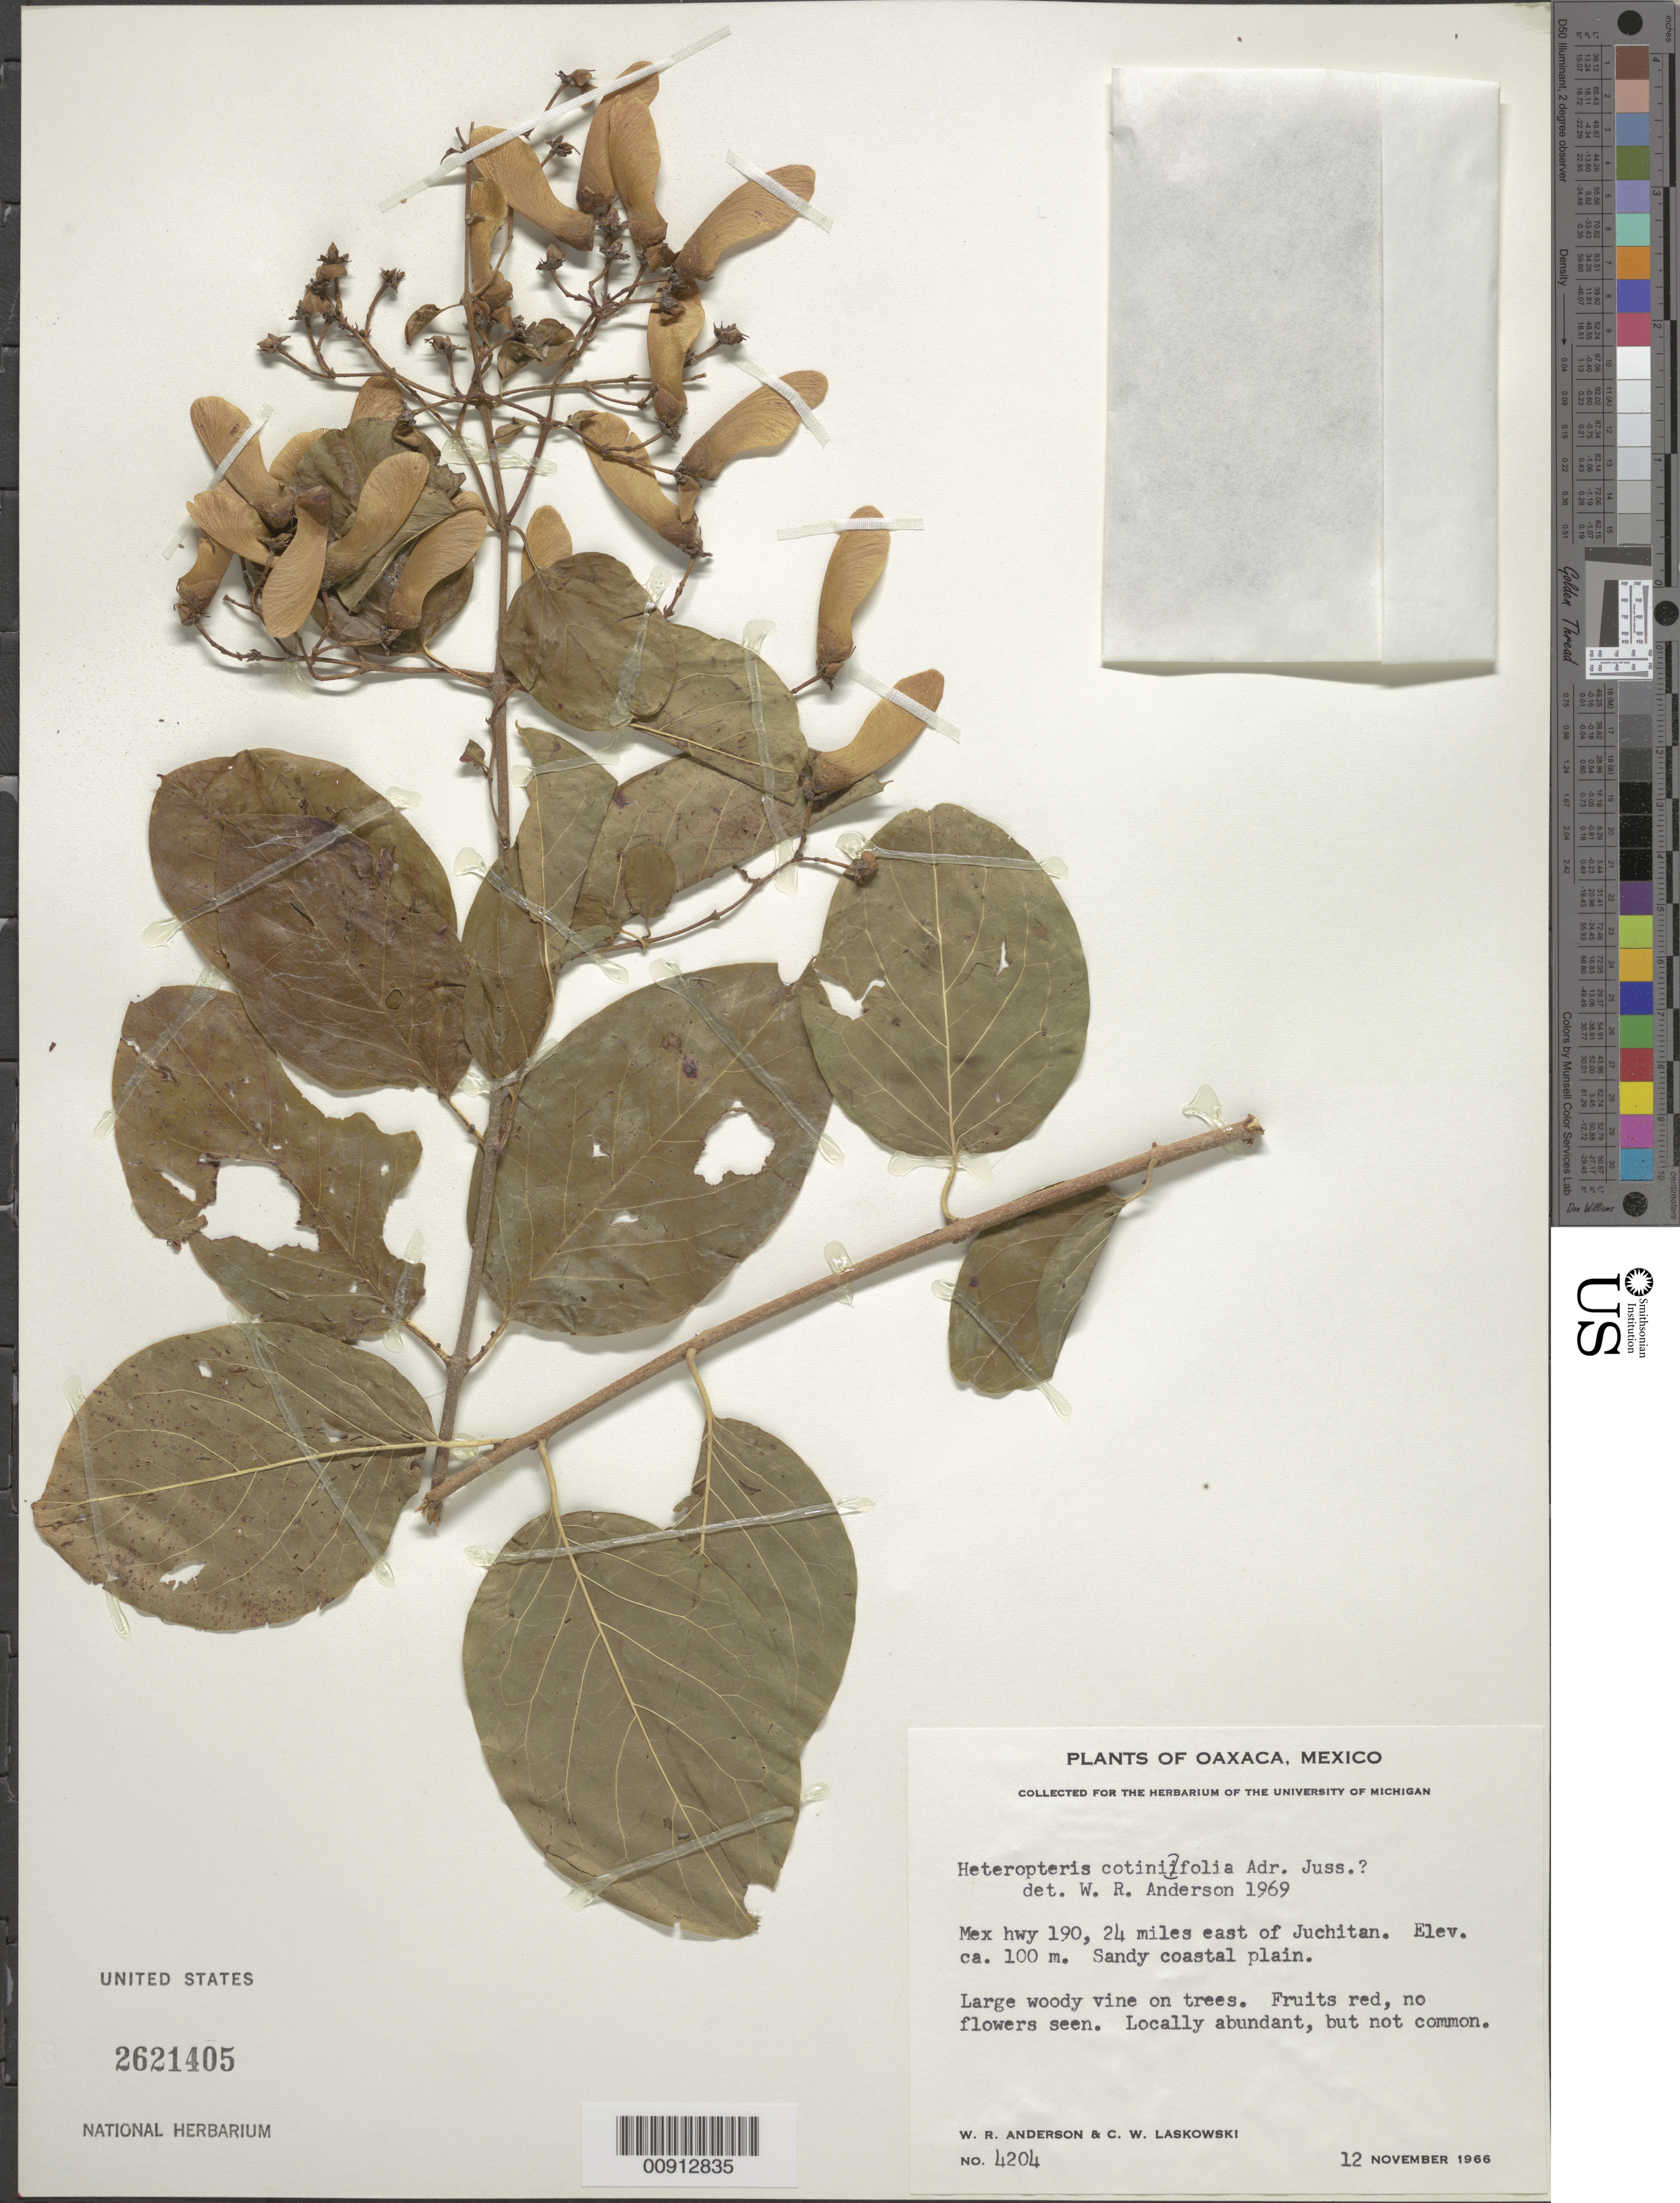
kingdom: Plantae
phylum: Tracheophyta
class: Magnoliopsida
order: Malpighiales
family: Malpighiaceae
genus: Heteropterys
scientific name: Heteropterys cotinifolia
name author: A. Juss.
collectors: W. R. Anderson & C. Laskowski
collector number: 4204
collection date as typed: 12 Nov 1966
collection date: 1966-11-12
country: Mexico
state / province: Oaxaca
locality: Oaxaca: Mex hwy 190, 24 miles east of Juchitan.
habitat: Sandy coastal plain. Vine on trees.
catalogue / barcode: US 2621405